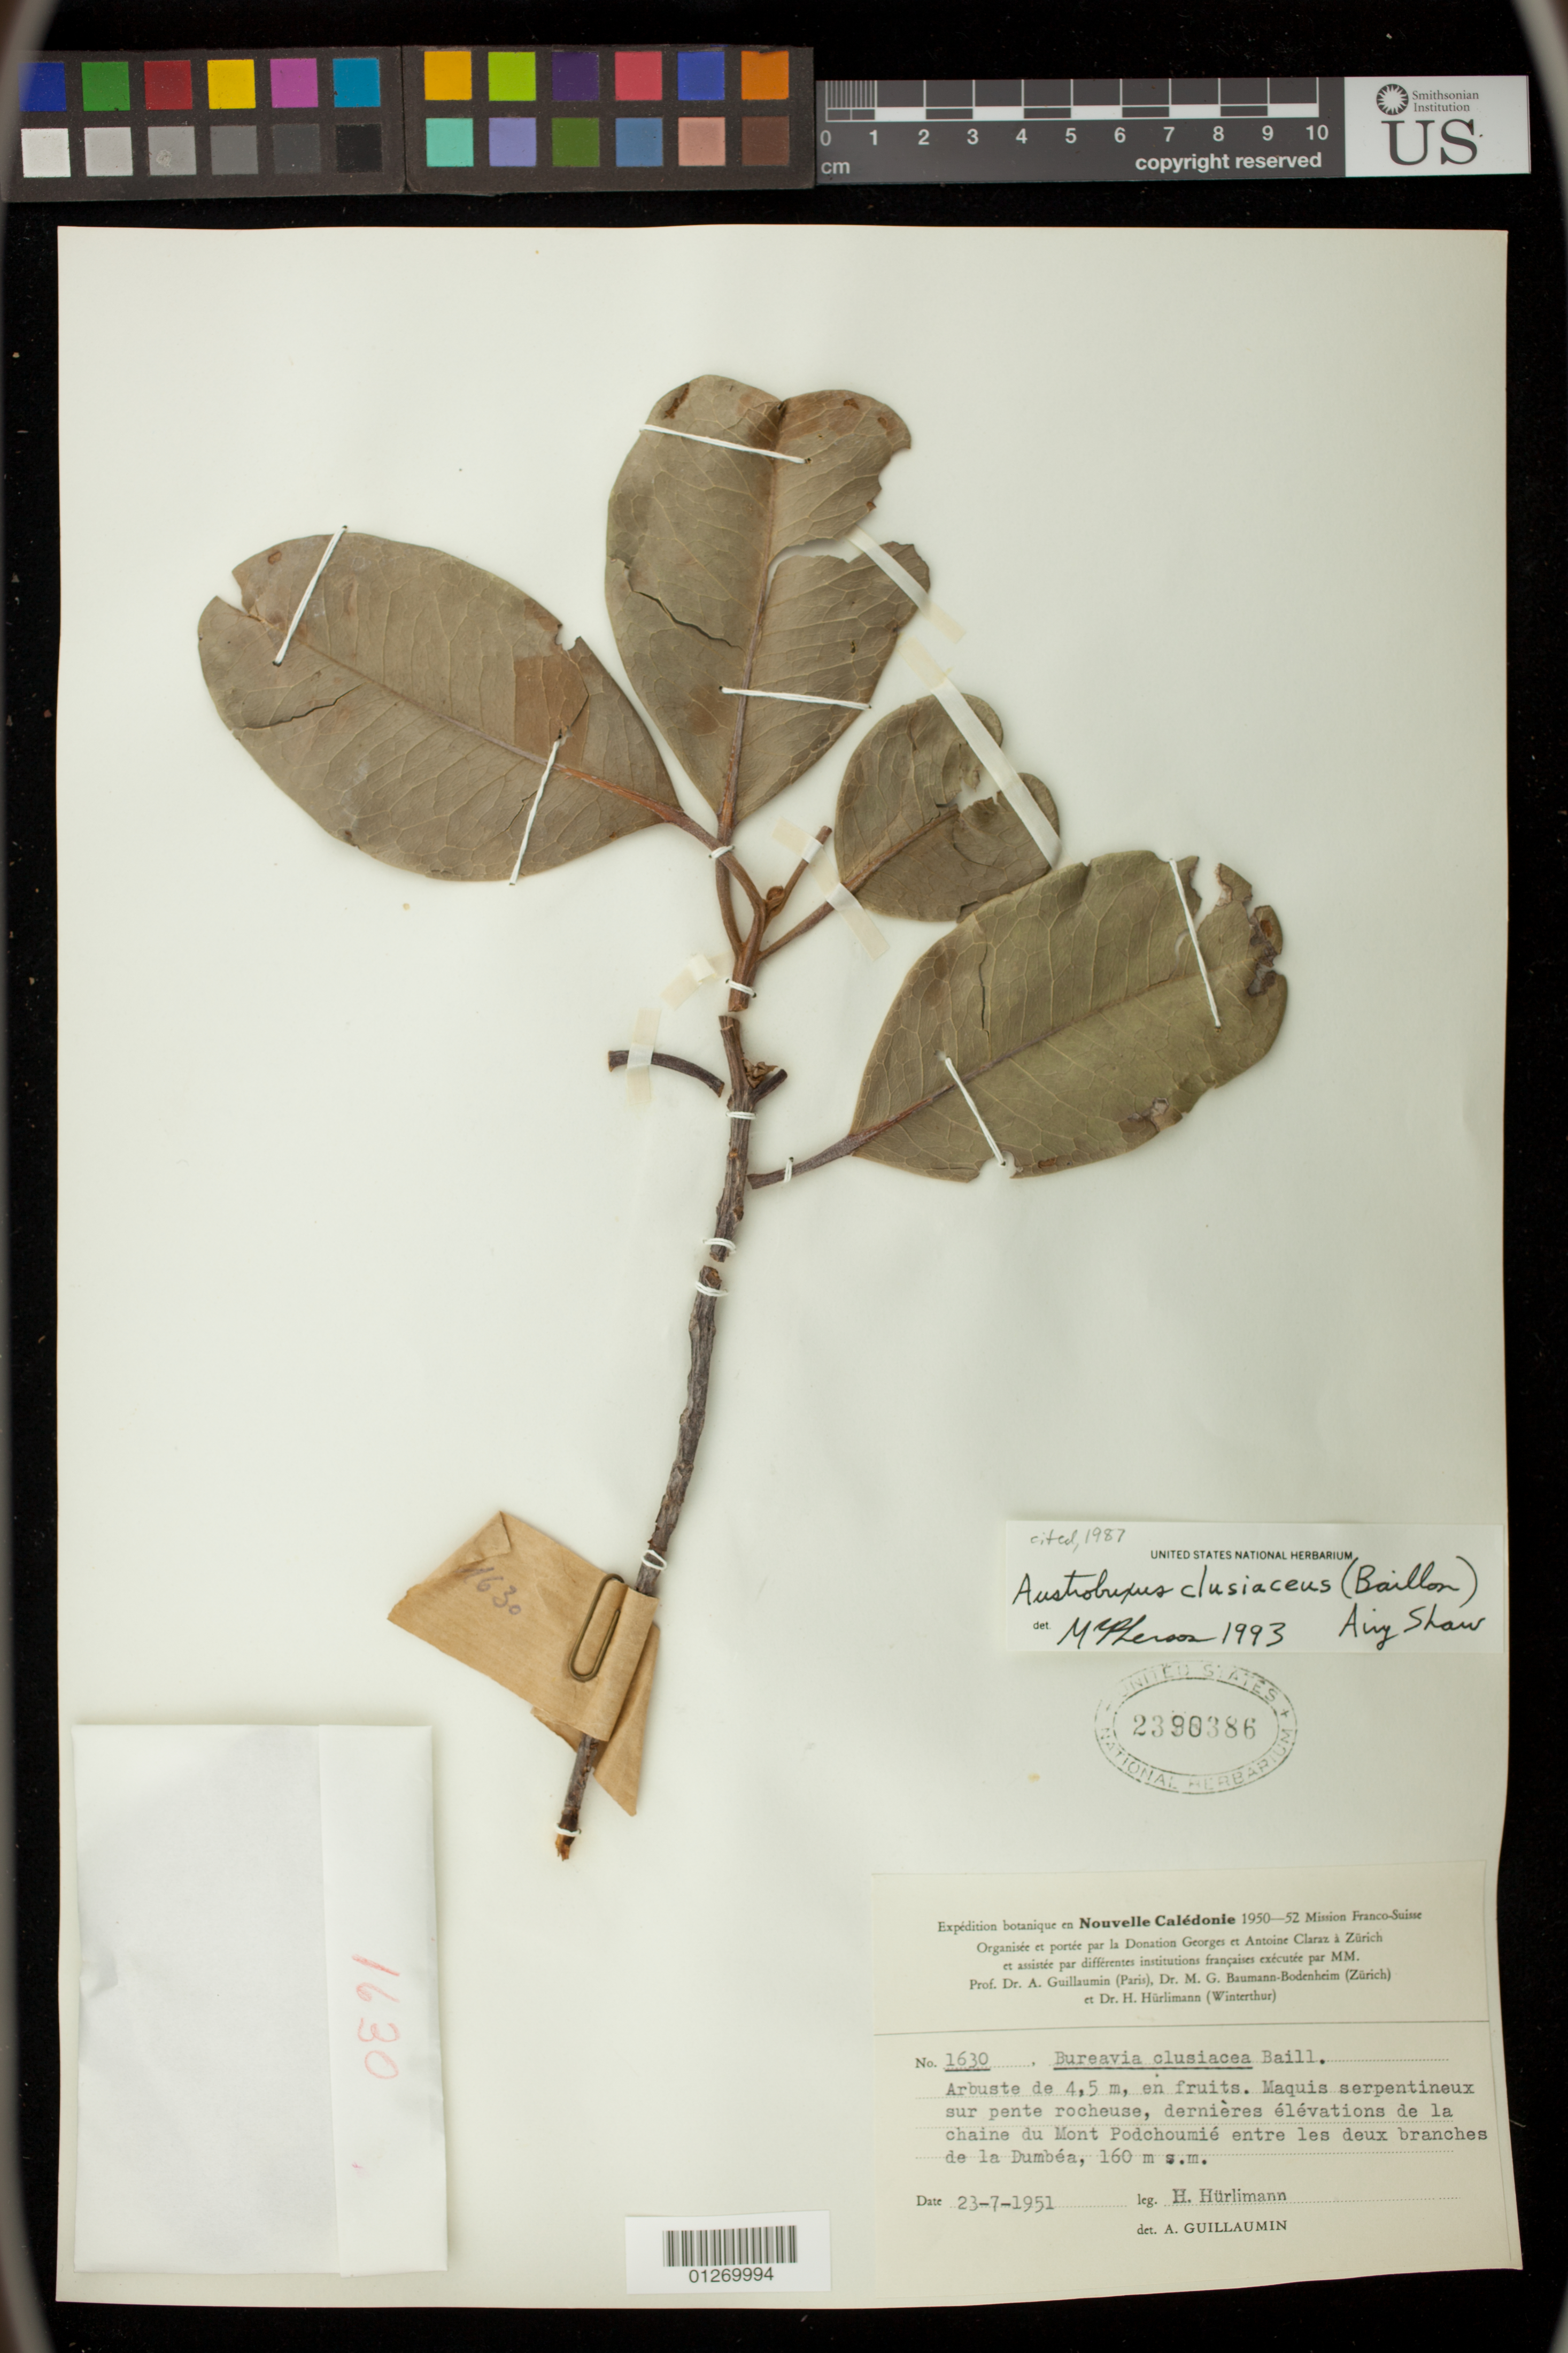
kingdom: Plantae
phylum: Tracheophyta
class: Magnoliopsida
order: Malpighiales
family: Picrodendraceae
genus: Austrobuxus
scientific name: Austrobuxus clusiaceus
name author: (Baill.) Airy Shaw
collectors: H. Hurlimann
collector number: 1630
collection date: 1951-07-23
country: New Caledonia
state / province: South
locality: Mont Podchoumie entre les deux branches de la Dumbea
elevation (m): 160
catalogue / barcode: US 2390386